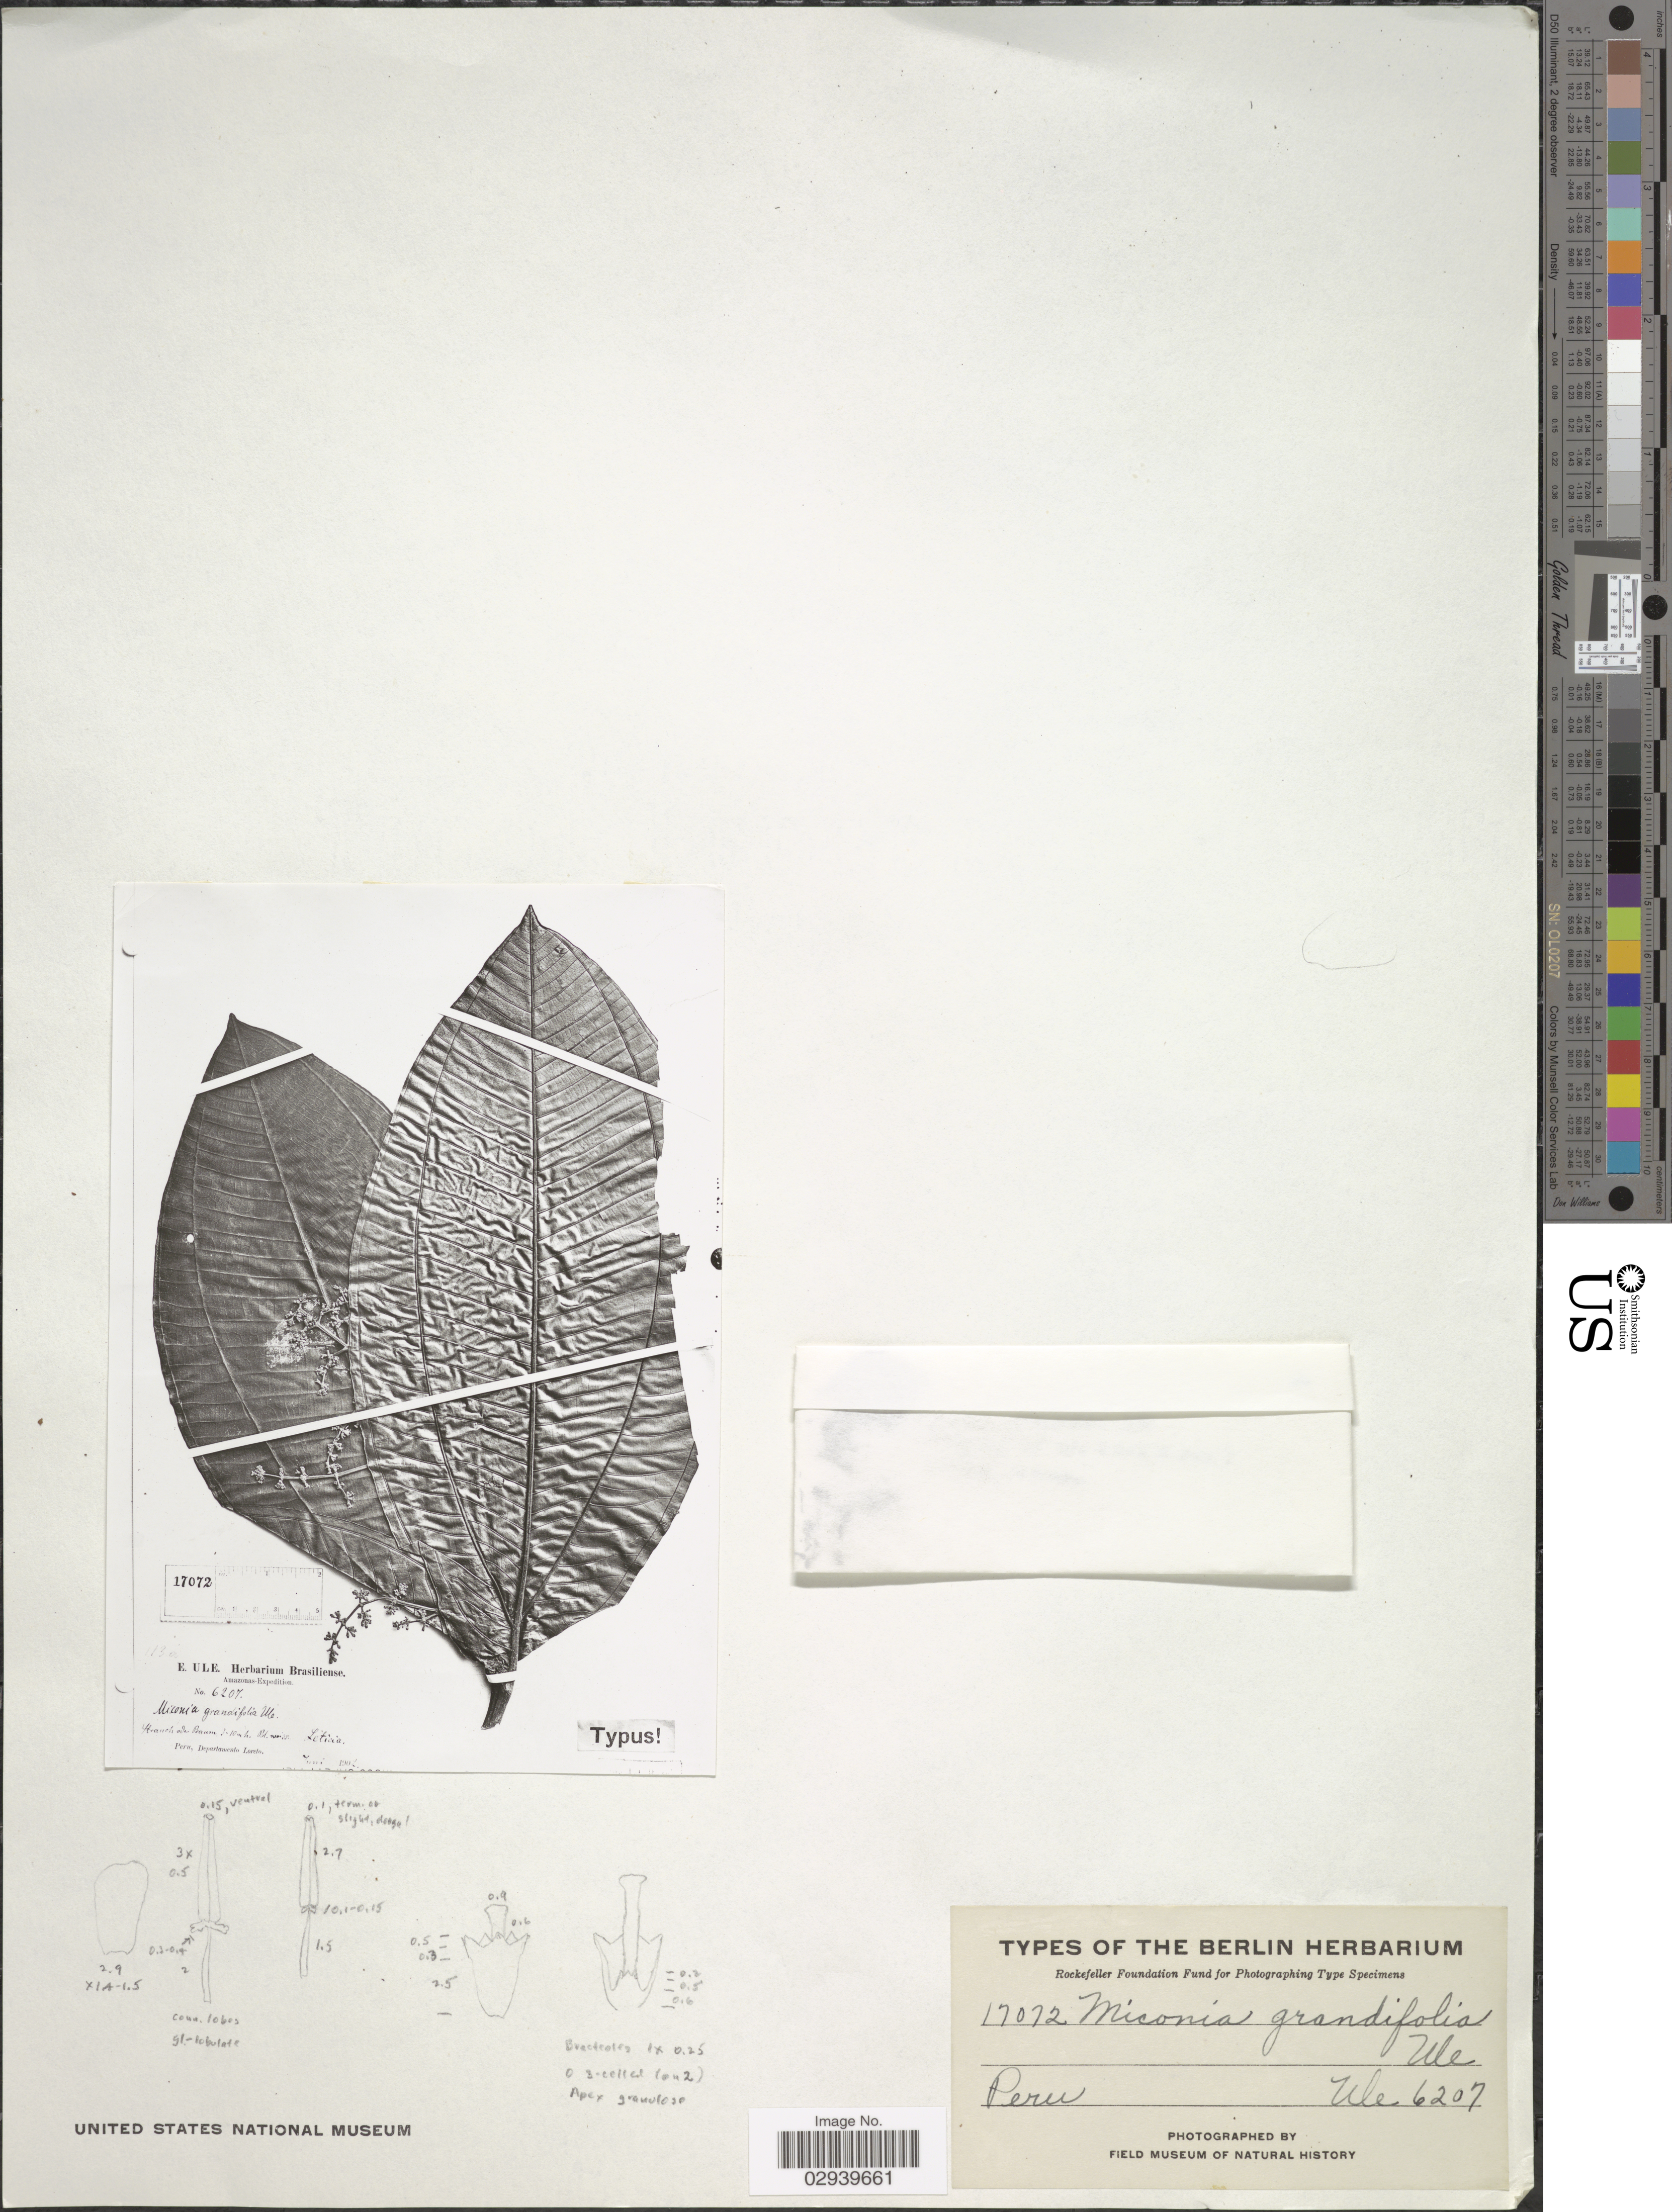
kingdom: Plantae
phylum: Tracheophyta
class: Magnoliopsida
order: Myrtales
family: Melastomataceae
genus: Miconia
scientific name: Miconia grandifolia Ule, nom. illeg.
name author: Ule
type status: Type Collection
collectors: E. H. Ule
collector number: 6207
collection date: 1902-06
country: Peru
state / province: Loreto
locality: Amazonas, Departamento Loreto.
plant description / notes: Photograph of specimen in herb. Berlin, mounted with fragmentary material of type specimen ex herb. G-DEL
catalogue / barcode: US 103003